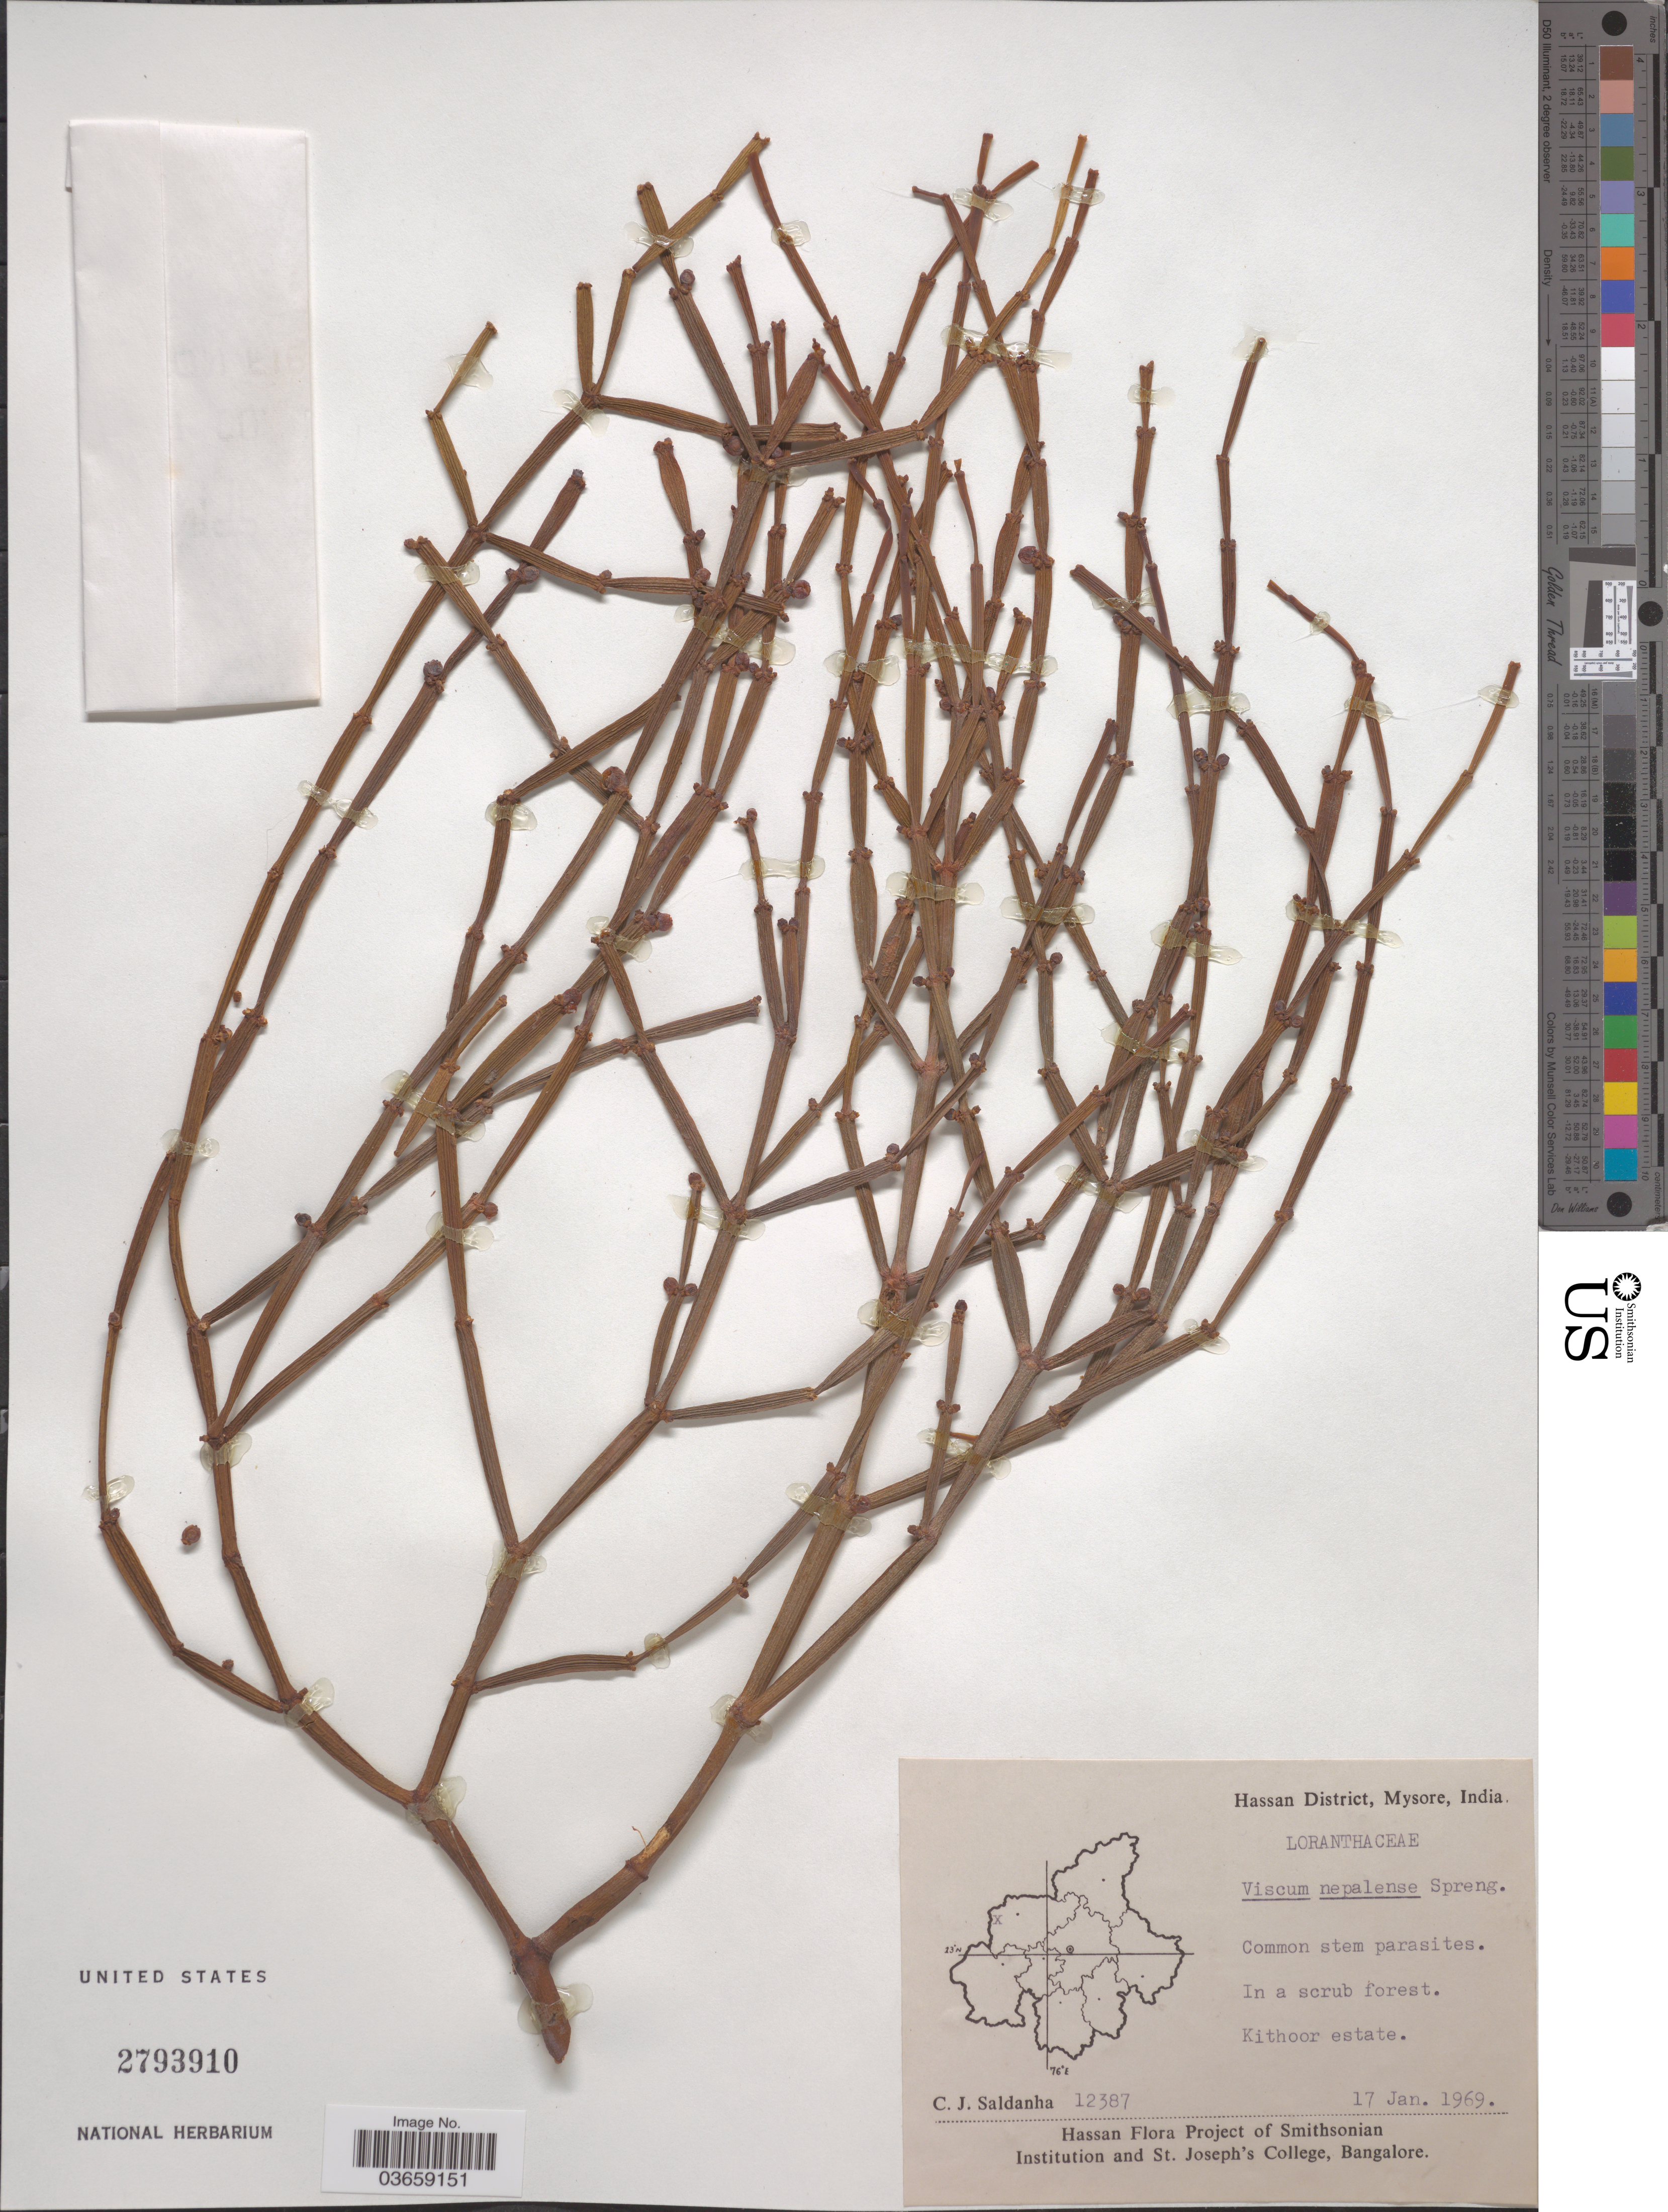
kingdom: Plantae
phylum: Tracheophyta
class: Magnoliopsida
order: Santalales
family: Viscaceae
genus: Viscum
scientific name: Viscum nepalense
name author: Spreng.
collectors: C. J. Saldanha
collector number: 12387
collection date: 1969-01-17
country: India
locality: Hassan District, Mysore. Kithoor estate.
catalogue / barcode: US 2793910